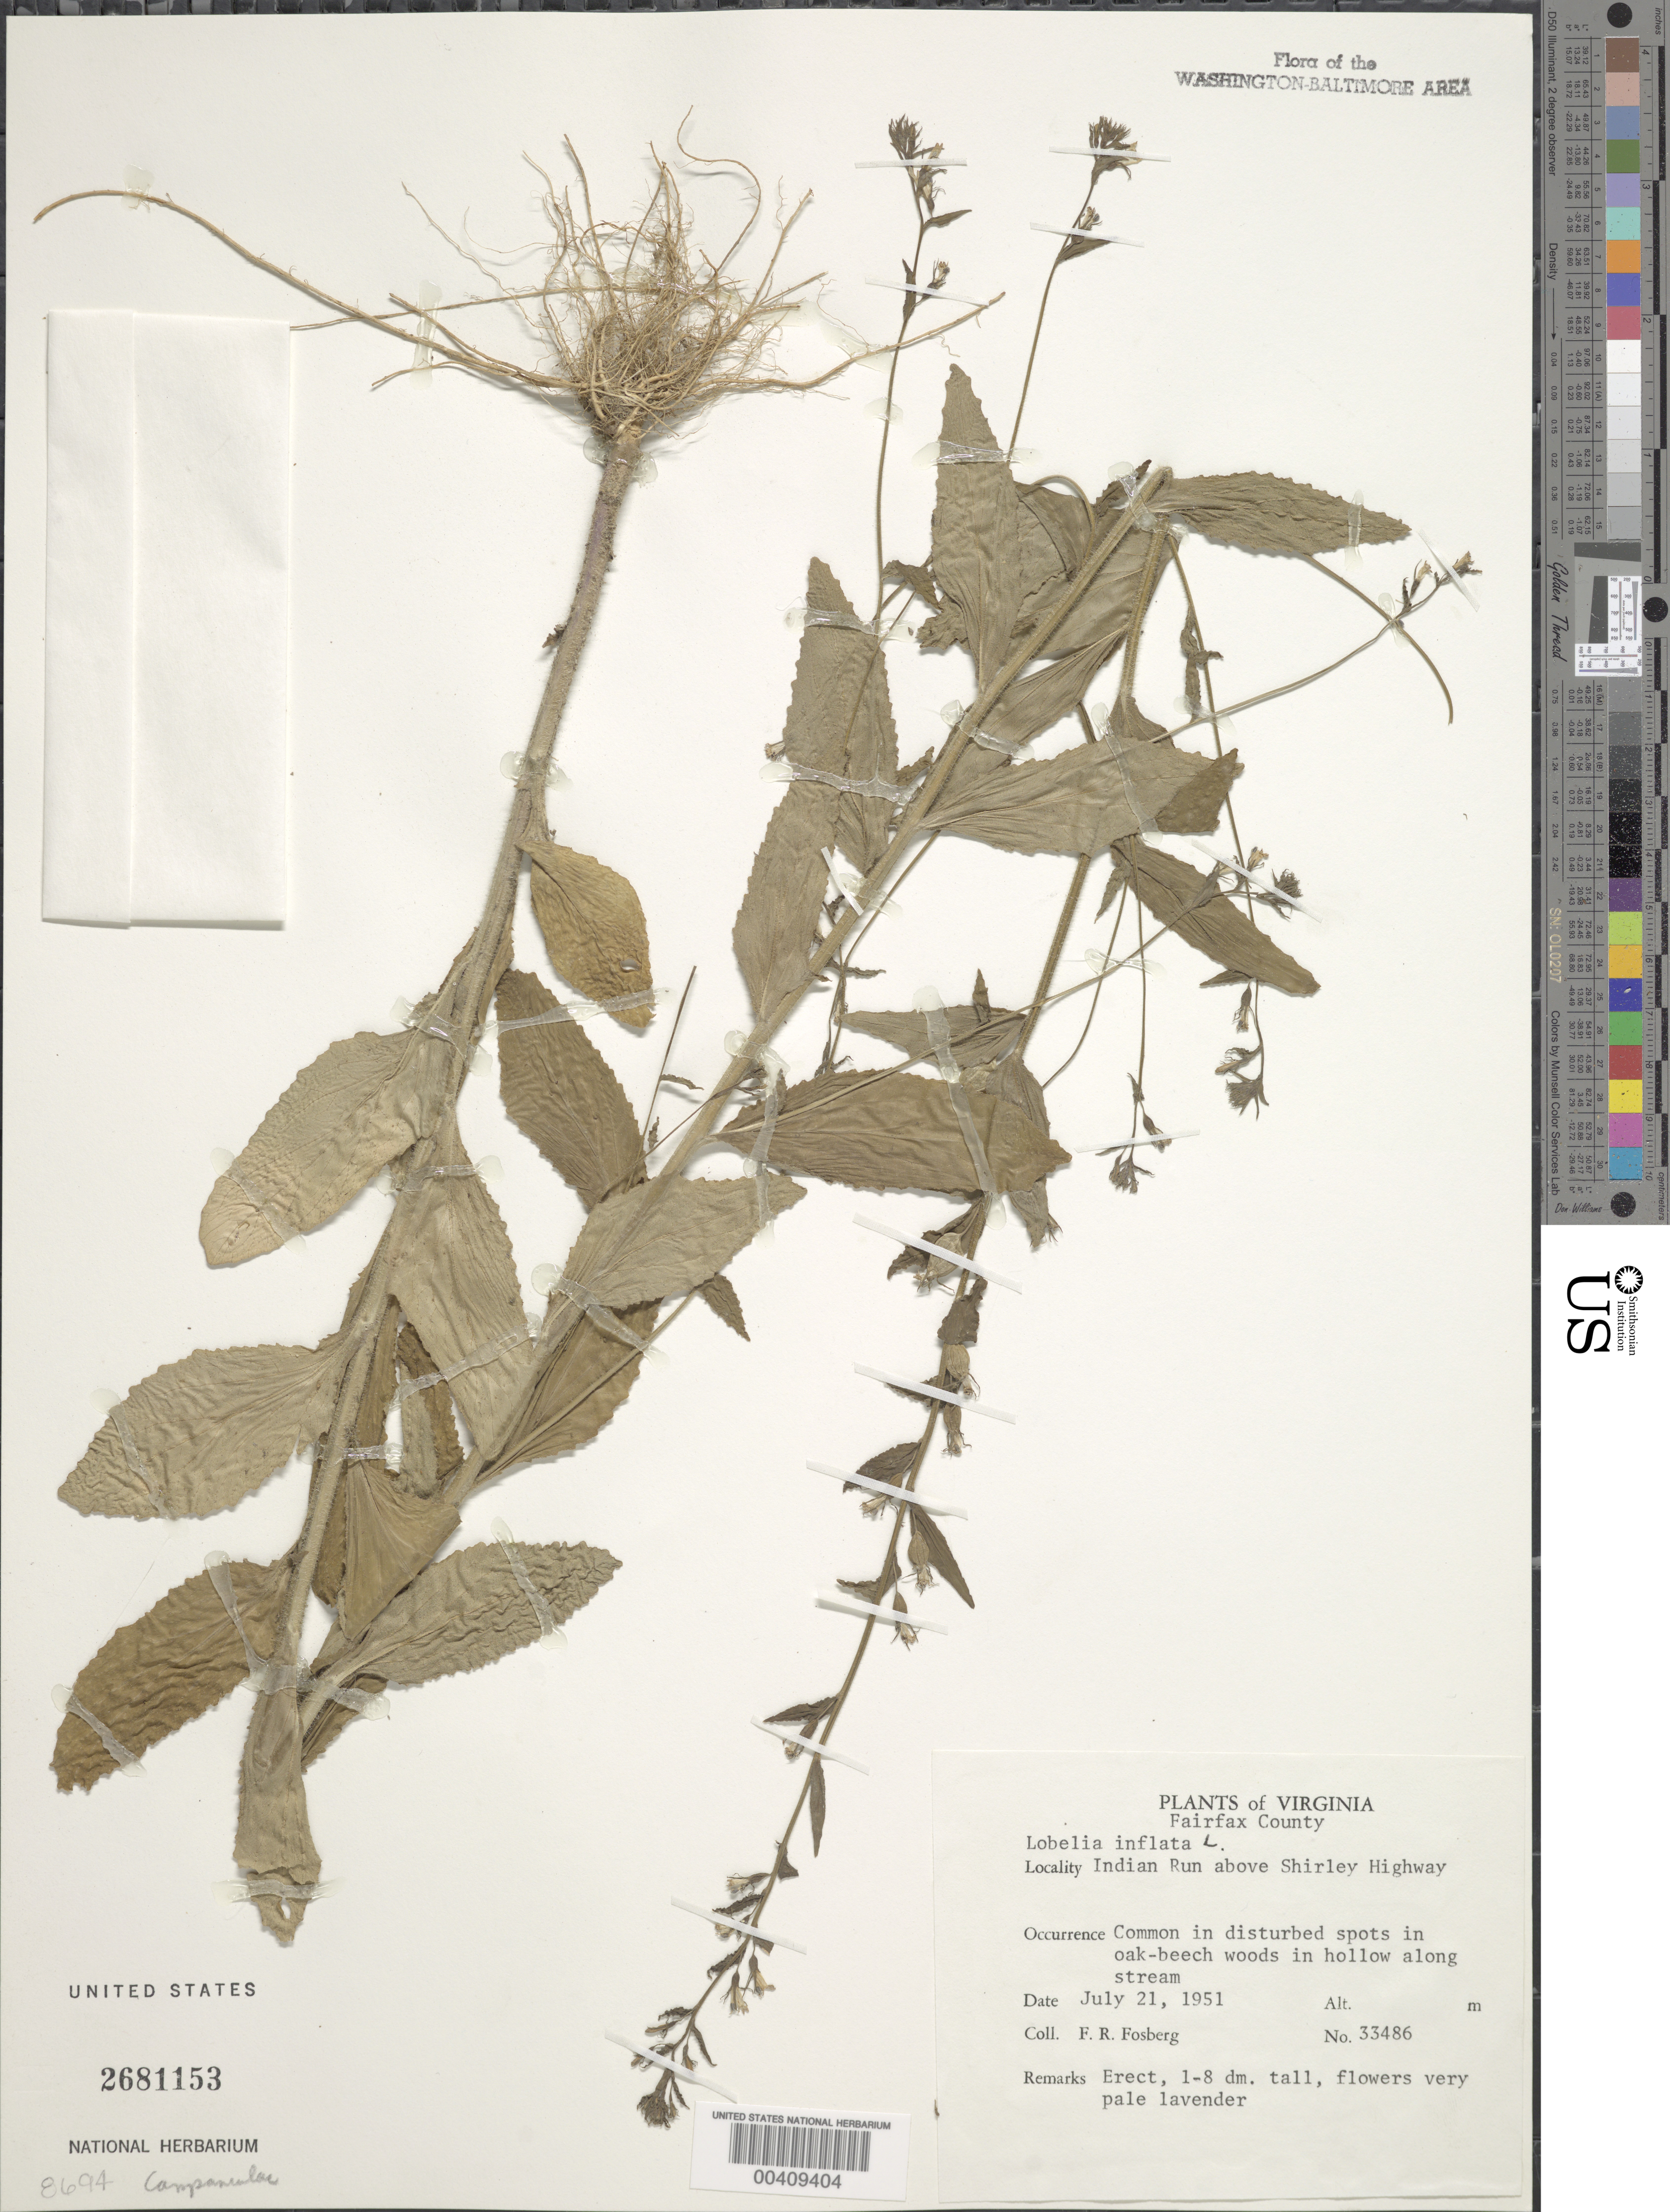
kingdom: Plantae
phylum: Tracheophyta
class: Magnoliopsida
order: Asterales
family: Campanulaceae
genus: Lobelia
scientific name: Lobelia inflata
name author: L.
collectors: F. R. Fosberg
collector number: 33486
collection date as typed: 21 Jul 1951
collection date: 1951-07-21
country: United States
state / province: Virginia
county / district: Fairfax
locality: Indian Run above Shirley Highway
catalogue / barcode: US 2681153